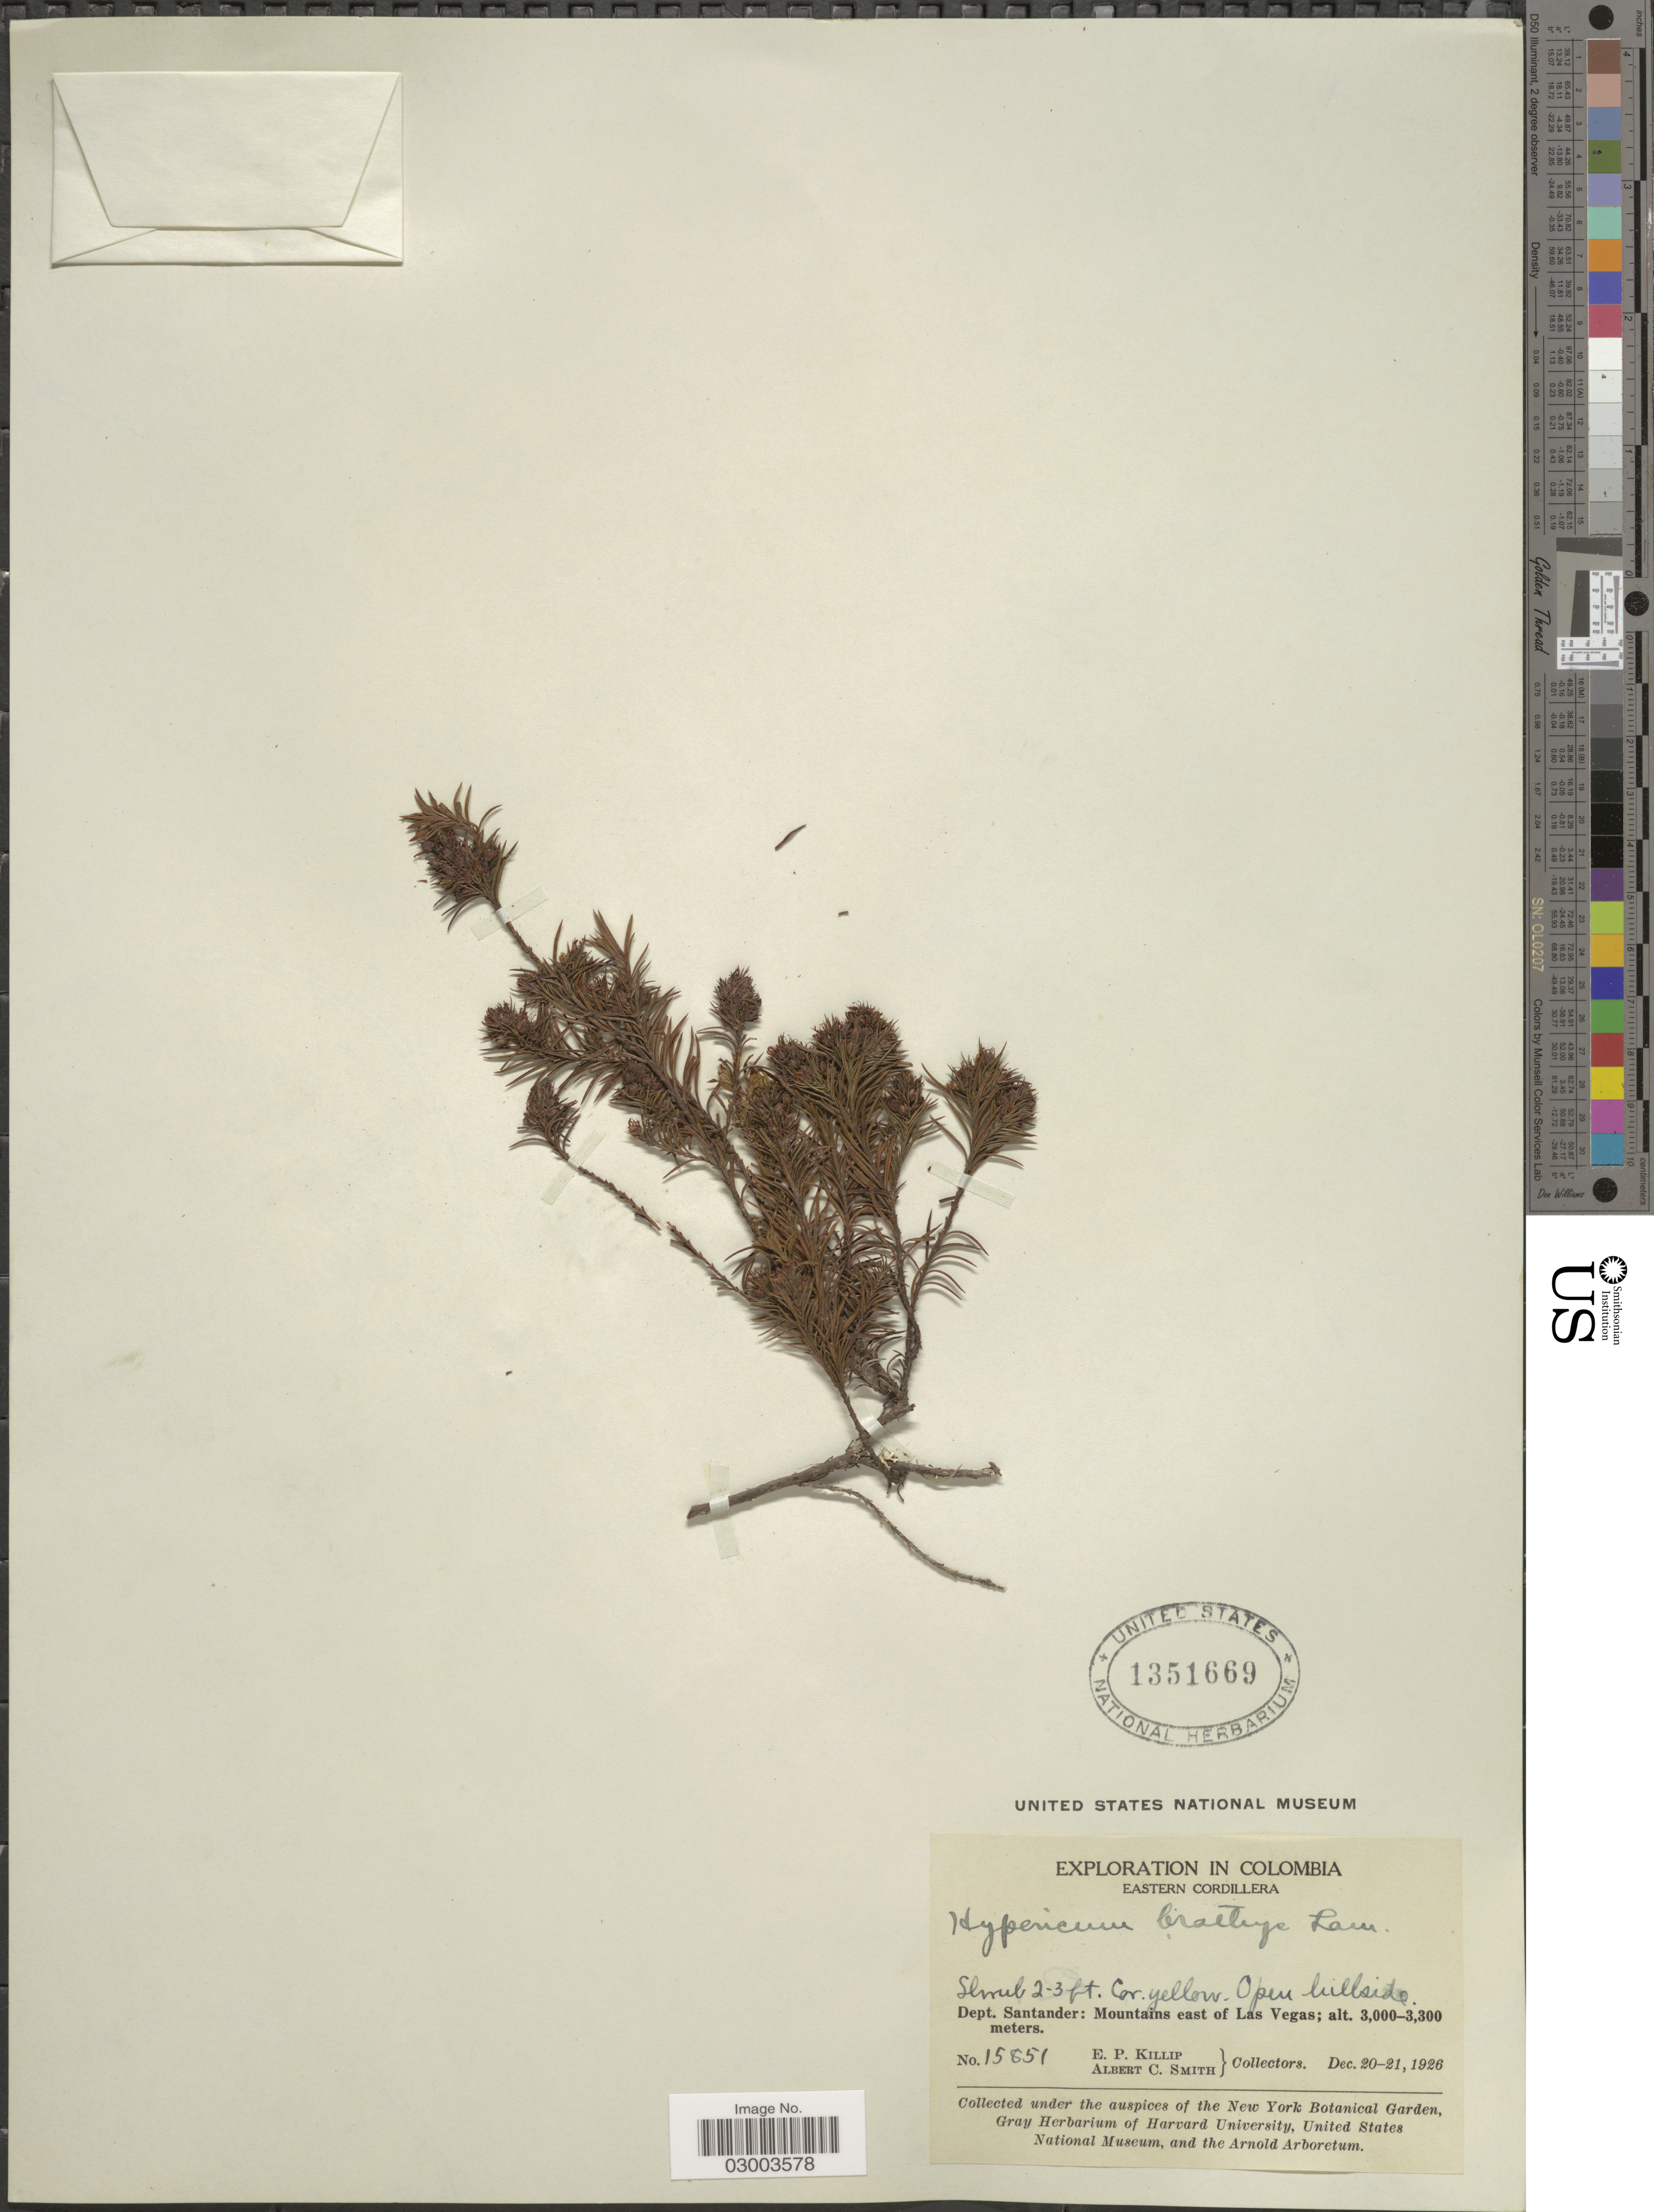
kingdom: Plantae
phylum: Tracheophyta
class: Magnoliopsida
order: Malpighiales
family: Hypericaceae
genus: Hypericum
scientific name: Hypericum juniperinum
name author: Kunth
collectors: E. P. Killip & A. C. Smith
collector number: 15851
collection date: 1926-12-20/1926-12-21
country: Colombia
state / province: Santander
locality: Eastern Cordillera. Dept. Santander: Mountains east of Las Vegas.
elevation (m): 3000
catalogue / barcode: US 1351669